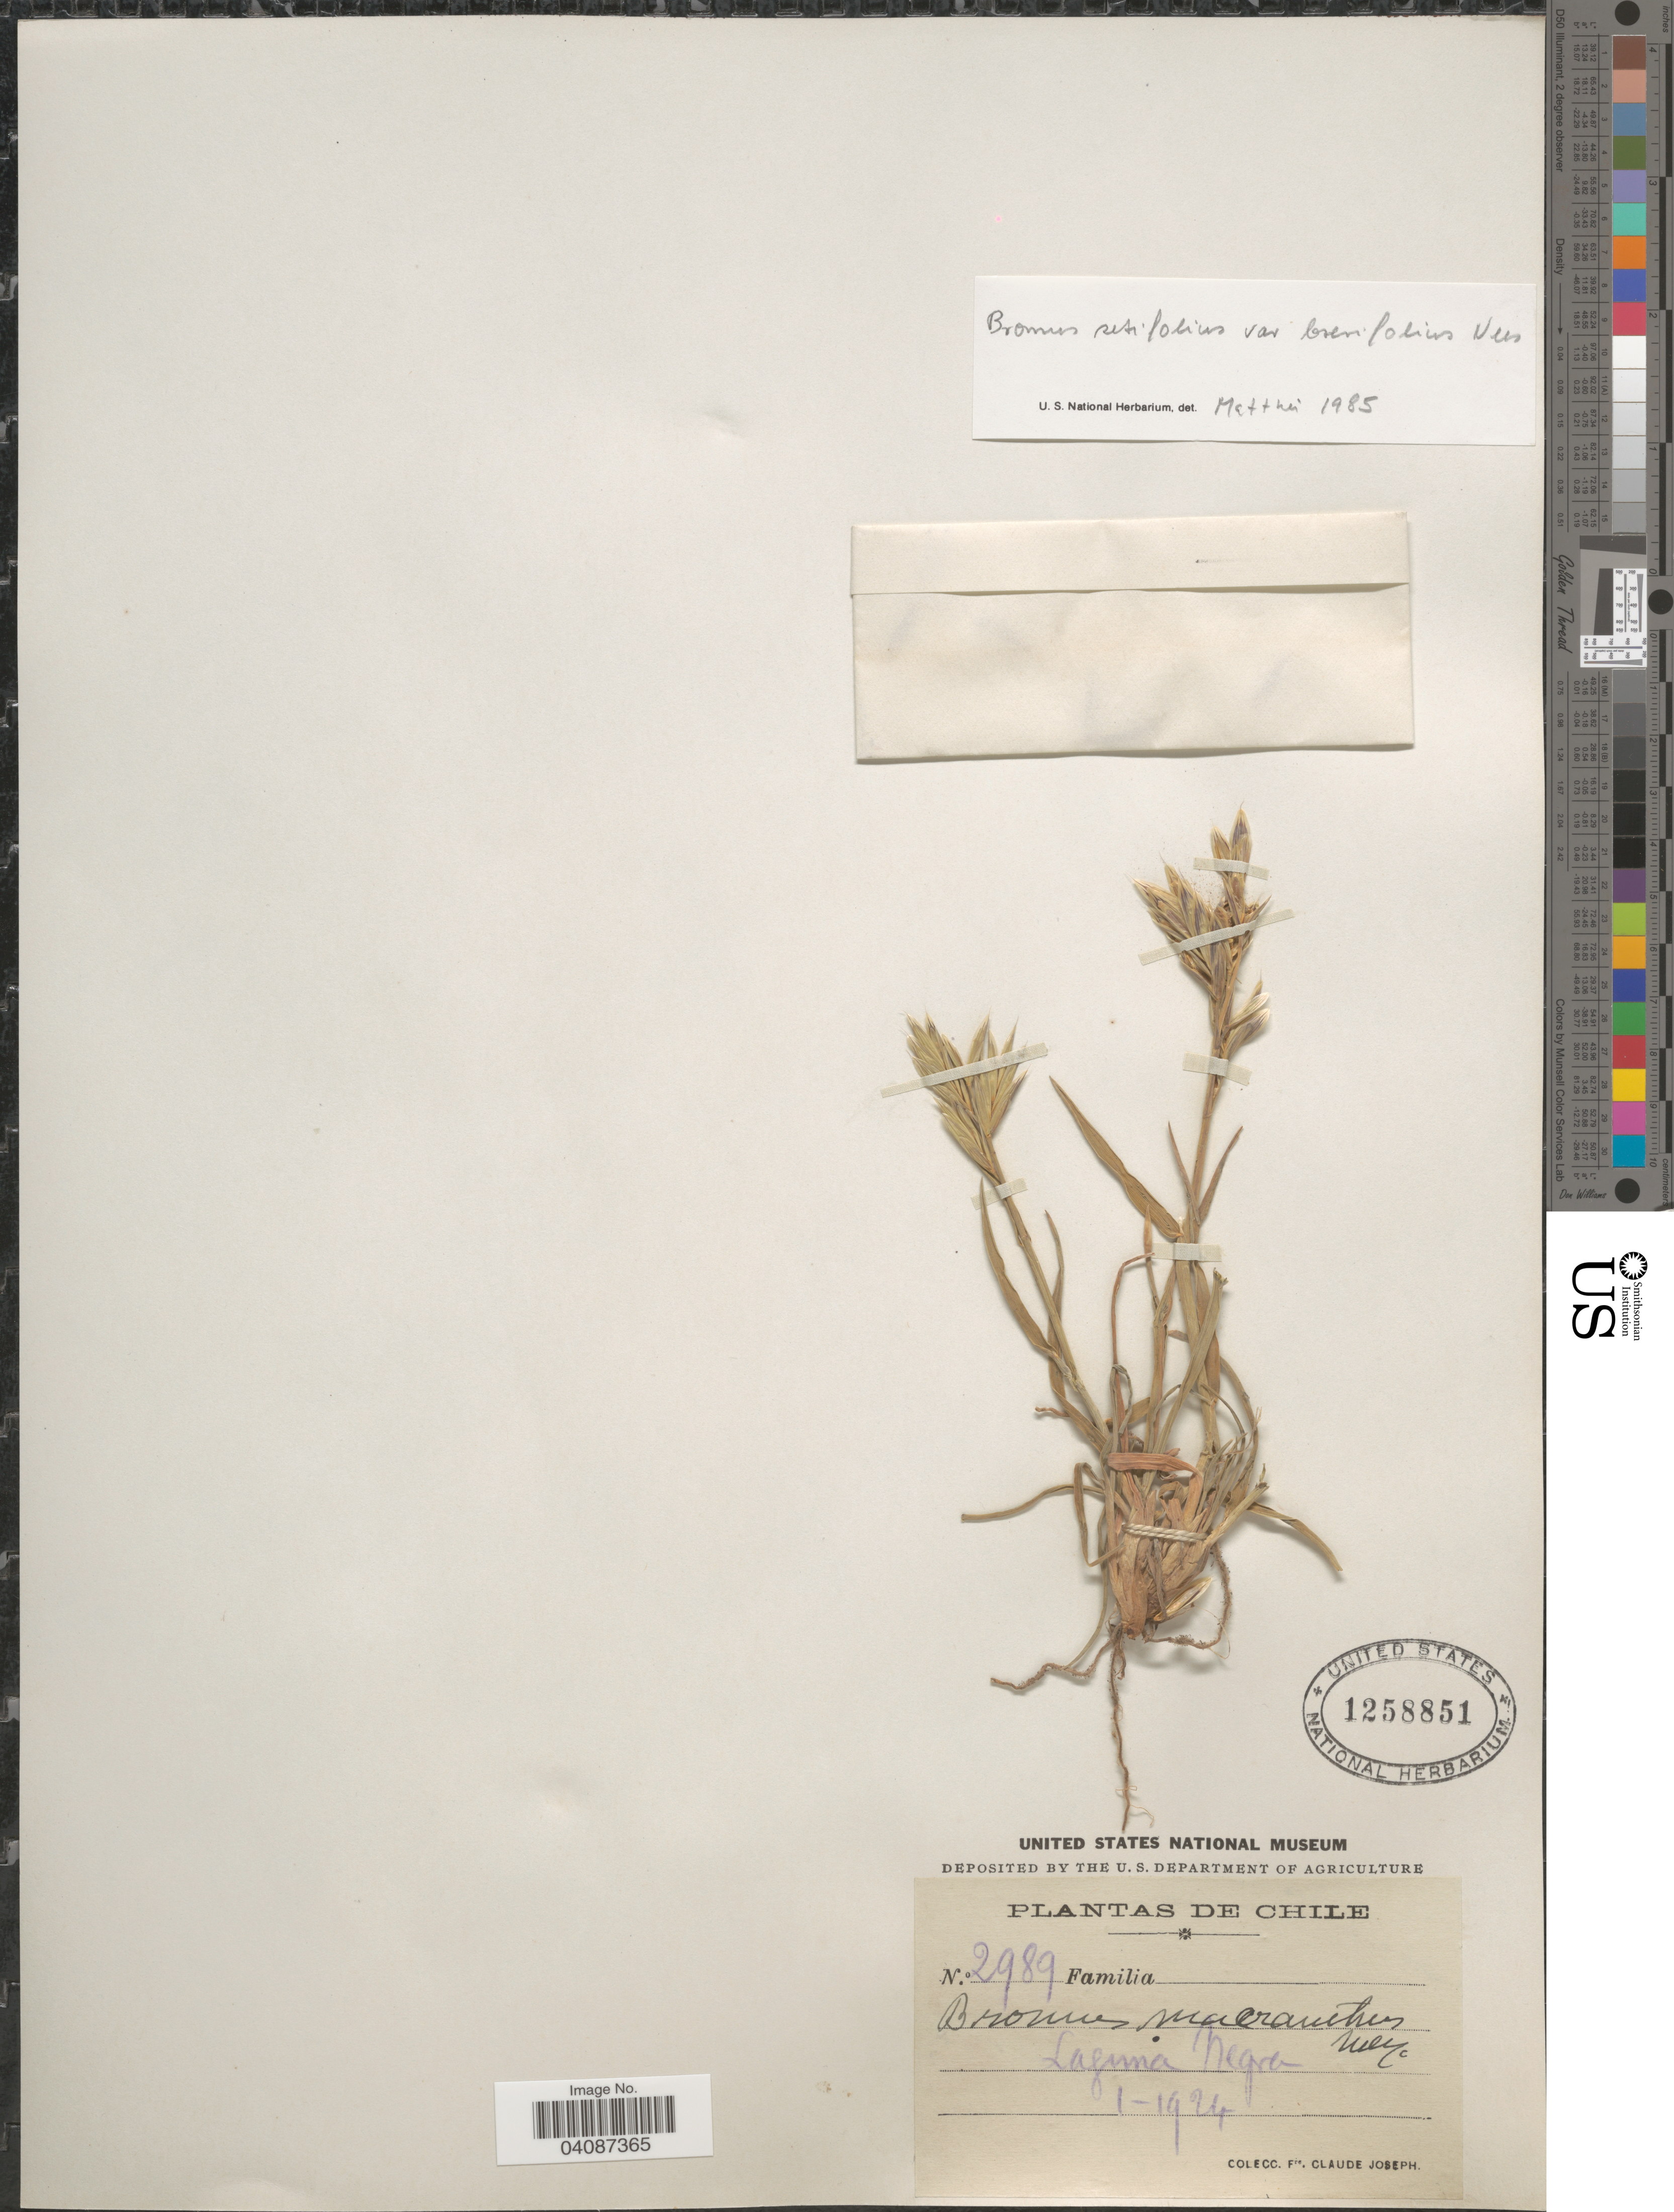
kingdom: Plantae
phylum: Tracheophyta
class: Liliopsida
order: Poales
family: Poaceae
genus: Bromus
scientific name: Bromus setifolis var. brevifolius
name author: Nees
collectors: Bro. Claude-Joseph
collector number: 2989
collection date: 1924-01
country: Chile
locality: Laguna Negra.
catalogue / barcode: US 1258851